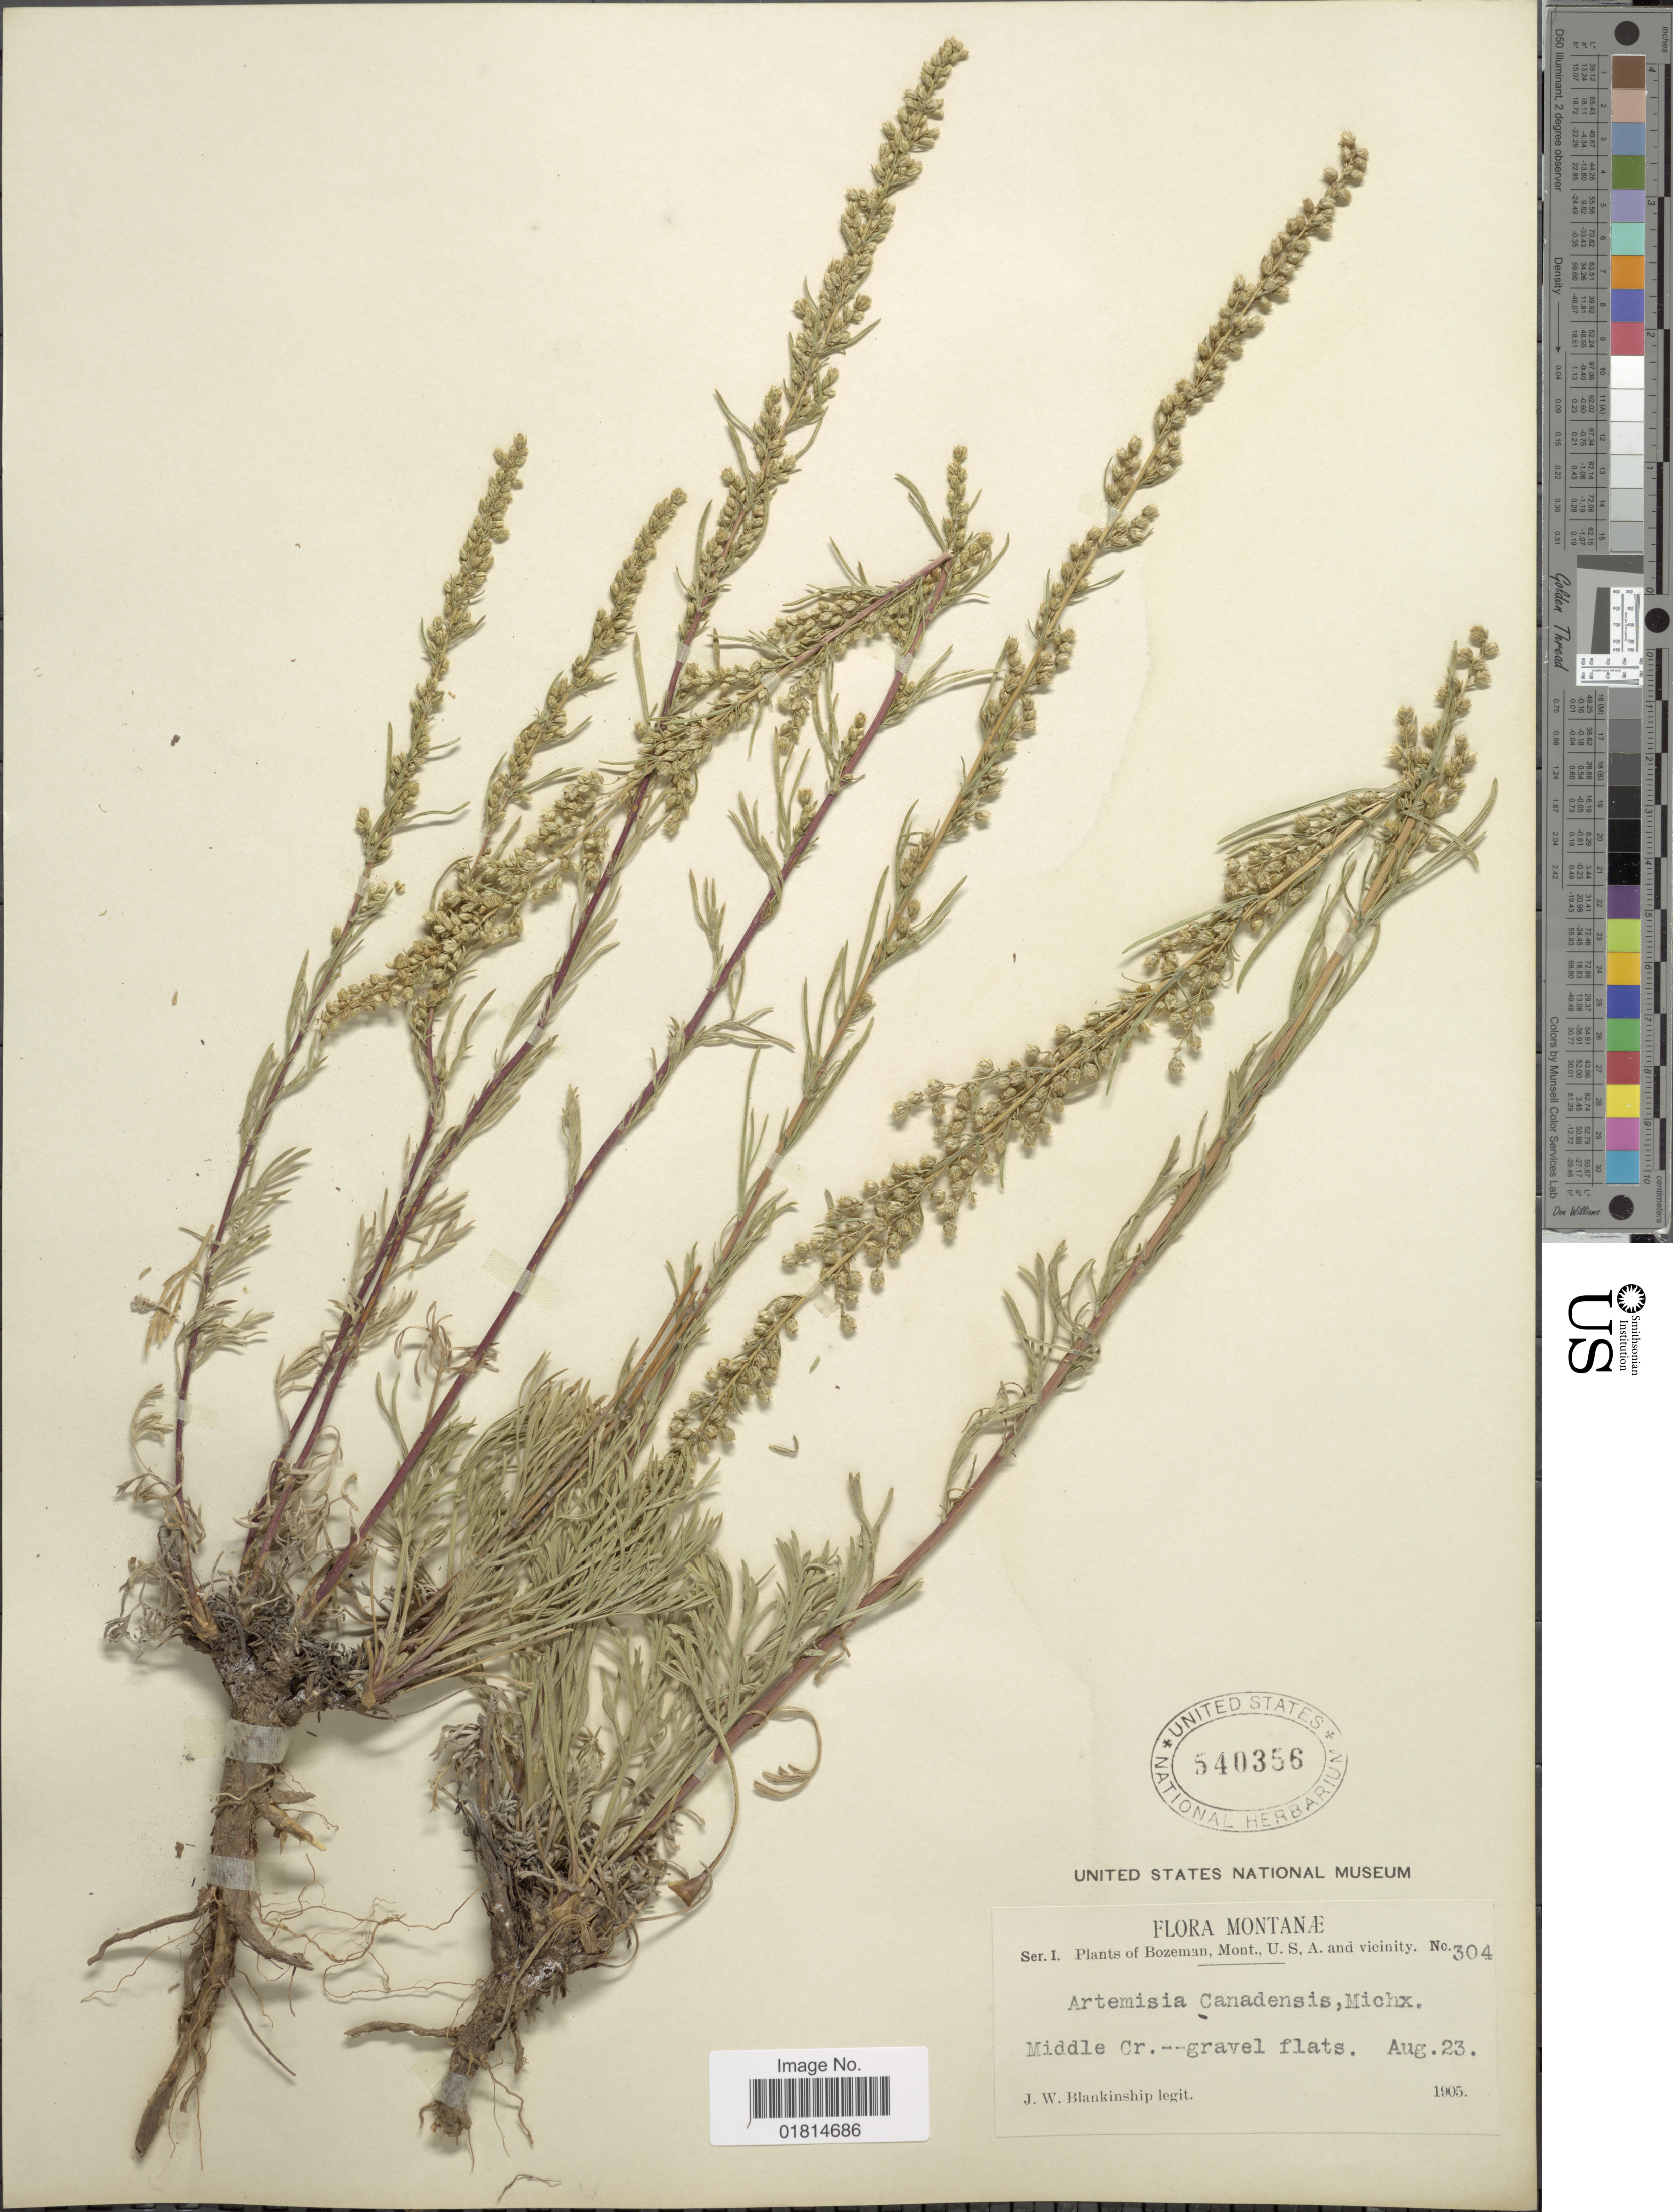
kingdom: Plantae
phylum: Tracheophyta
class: Magnoliopsida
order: Asterales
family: Asteraceae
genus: Artemisia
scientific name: Artemisia camporum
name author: Rydb.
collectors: J. W. Blankinship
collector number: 304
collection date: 1905-08-23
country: United States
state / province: Montana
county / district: Gallatin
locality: Bozeman, Middle Creek -- gravel flats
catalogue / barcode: US 540356